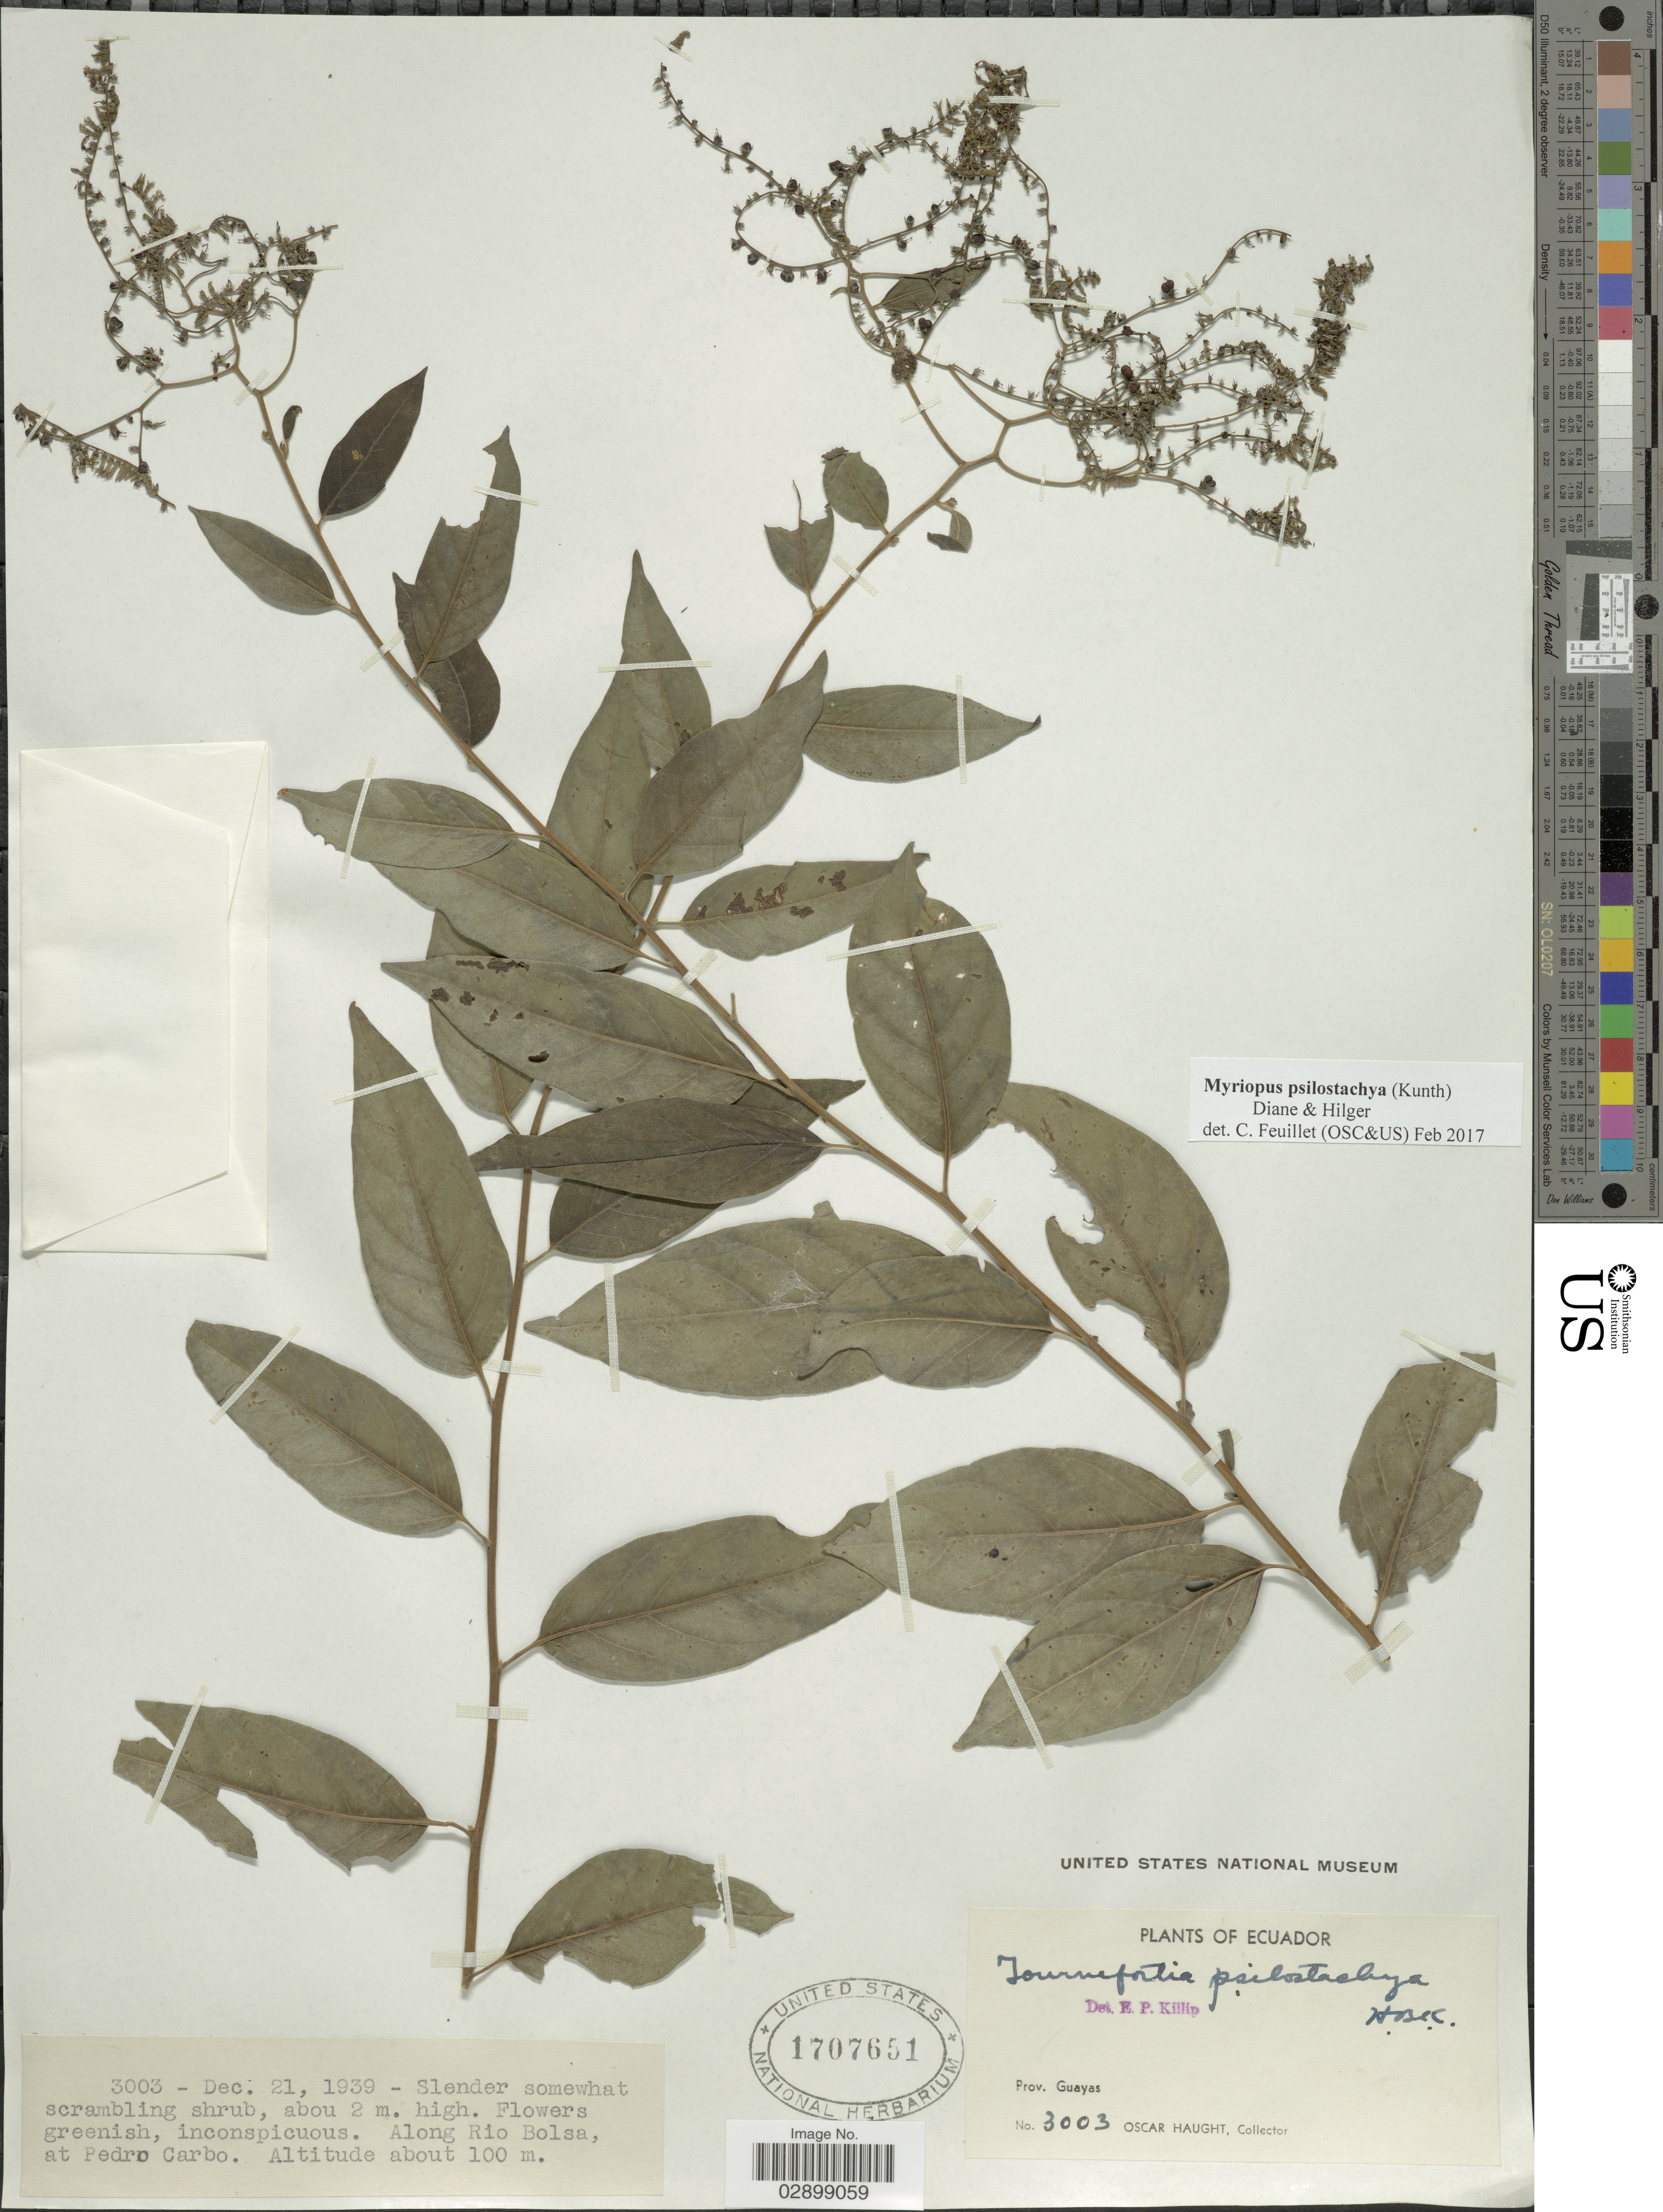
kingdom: Plantae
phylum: Tracheophyta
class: Magnoliopsida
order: Boraginales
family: Heliotropiaceae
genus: Myriopus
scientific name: Myriopus psilostachya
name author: (Kunth) Diane & Hilger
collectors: O. L. Haught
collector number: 3003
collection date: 1939-12-21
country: Ecuador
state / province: Guayas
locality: Along Rio Bolsa, at Pedro Carbo.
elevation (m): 100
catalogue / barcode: US 1707651